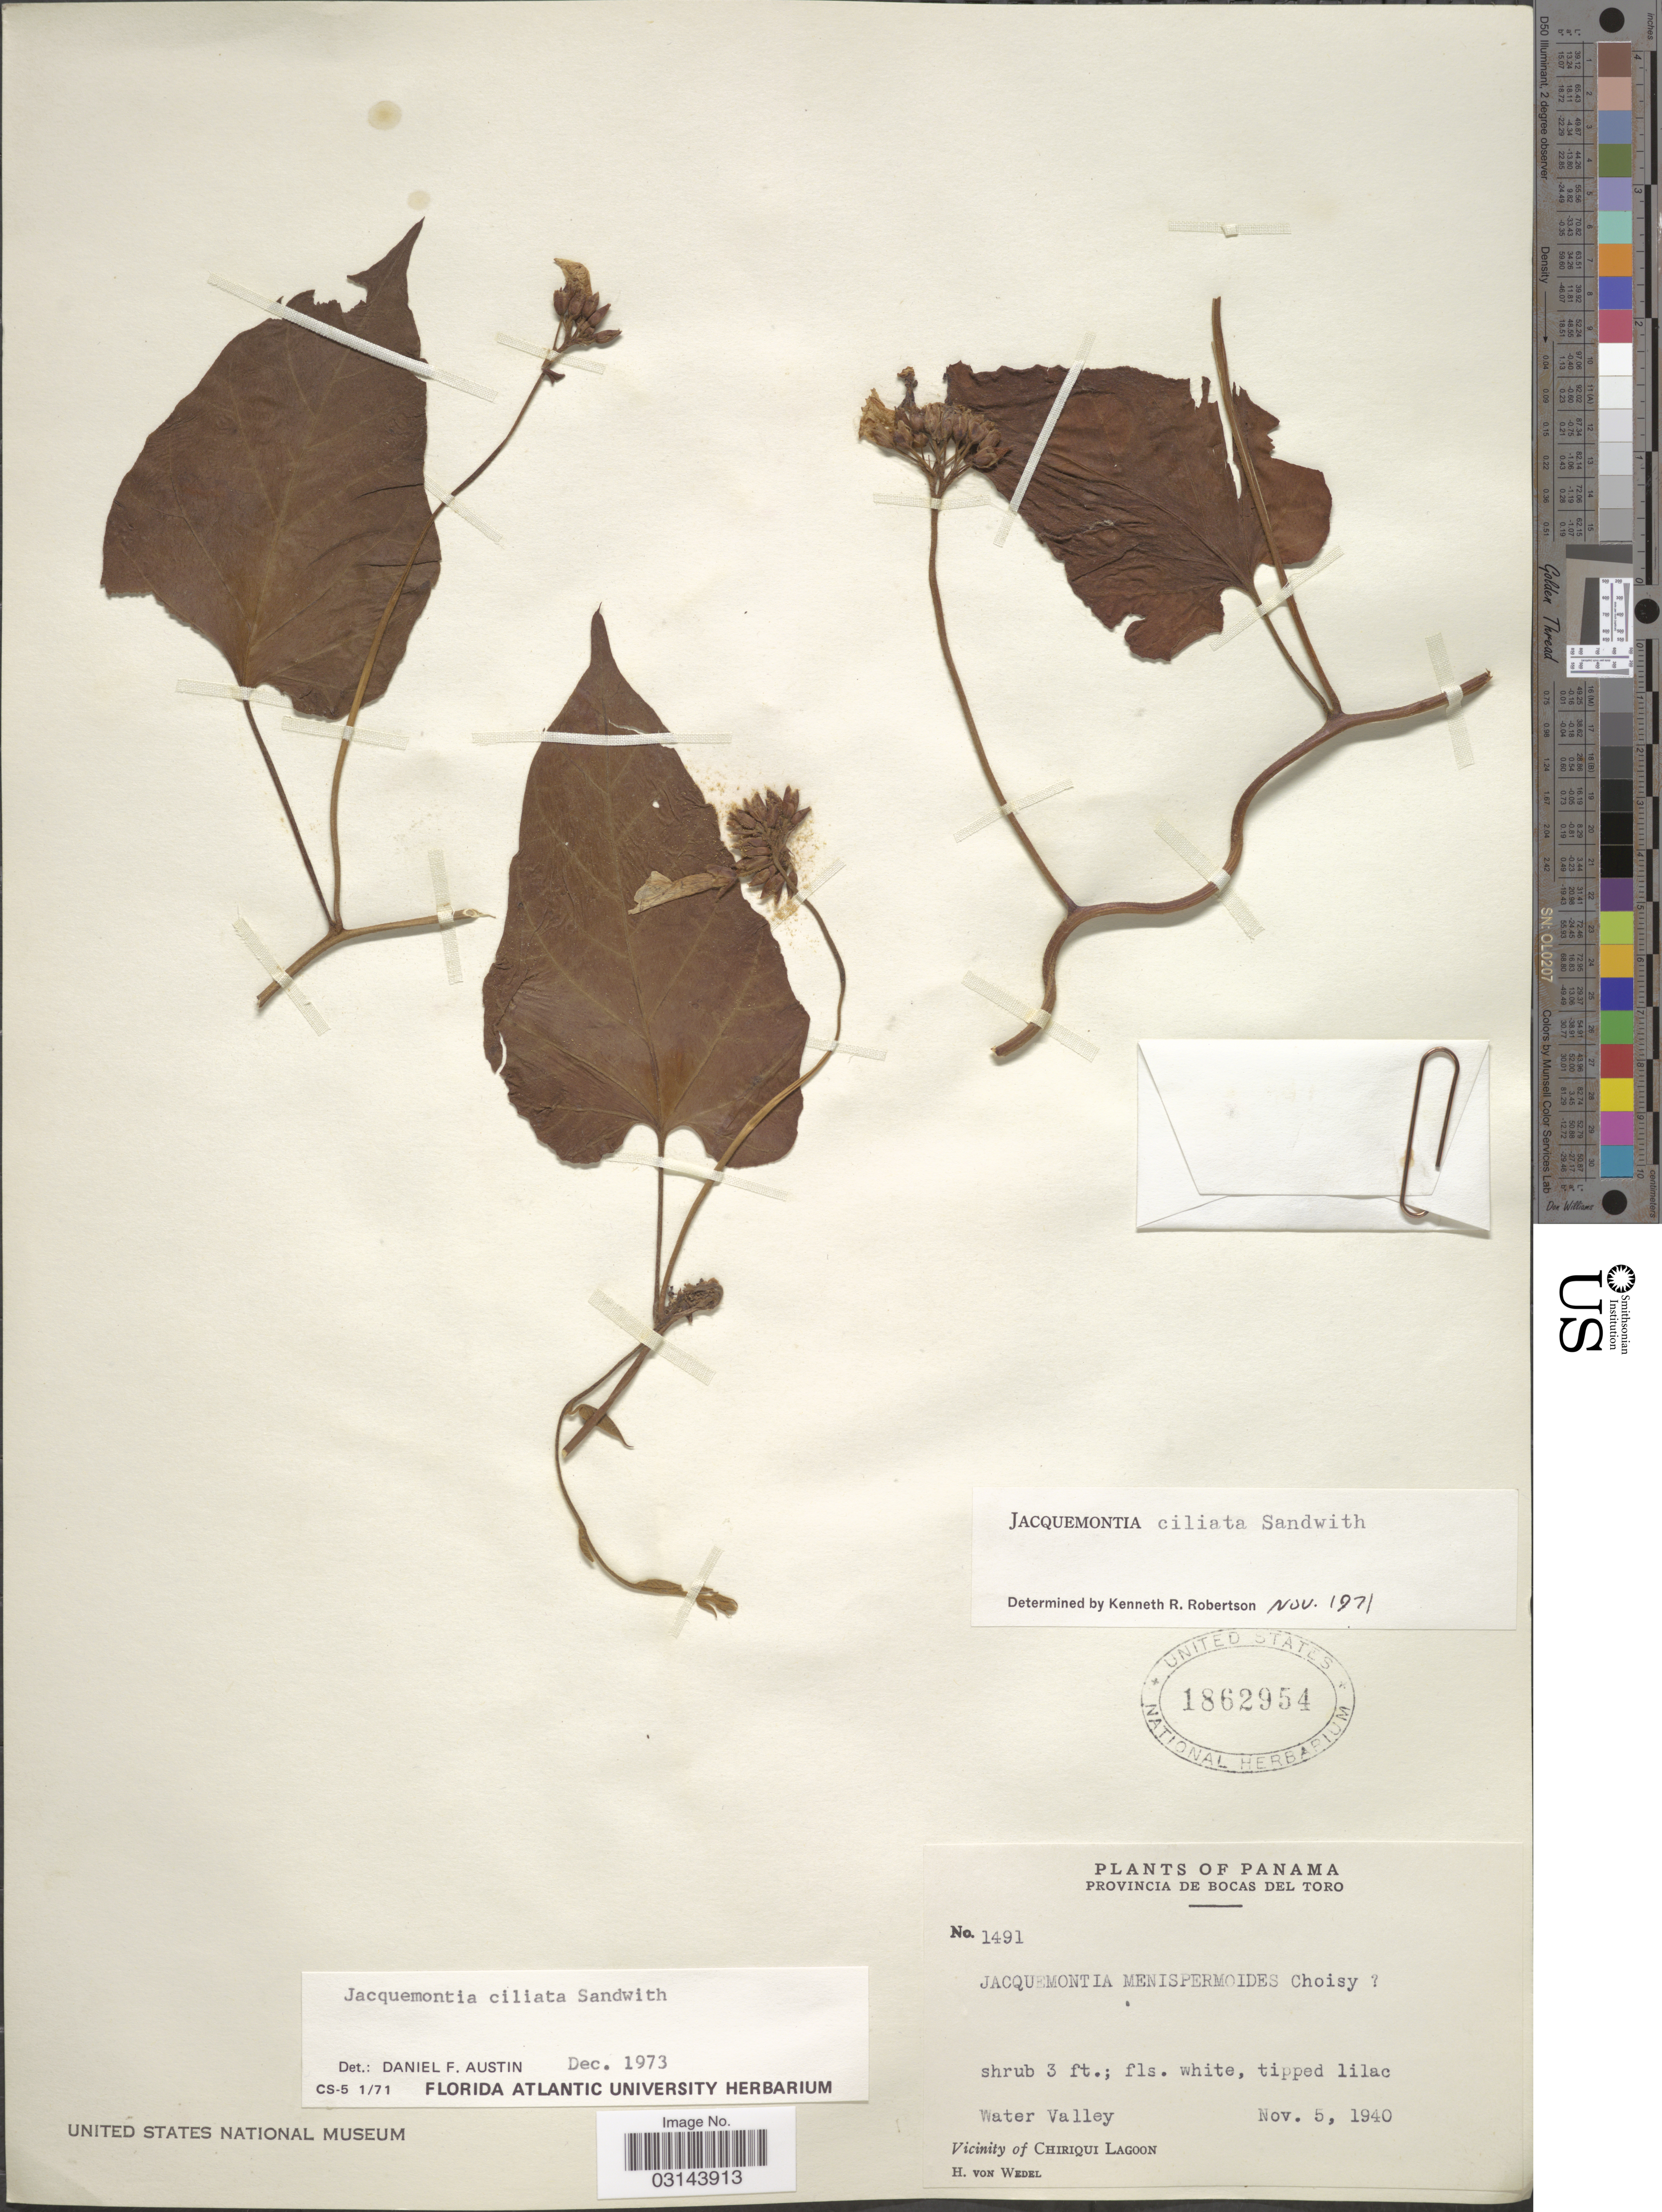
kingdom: Plantae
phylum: Tracheophyta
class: Magnoliopsida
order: Solanales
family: Convolvulaceae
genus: Jacquemontia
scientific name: Jacquemontia ciliata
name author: Sandwith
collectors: H. von Wedel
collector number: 1491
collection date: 1940-11-05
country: Panama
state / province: Bocas del Toro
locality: Provincia de Bocas del Toro. Water Valley. Vicinity of Chiriqui Lagoon.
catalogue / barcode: US 1862954